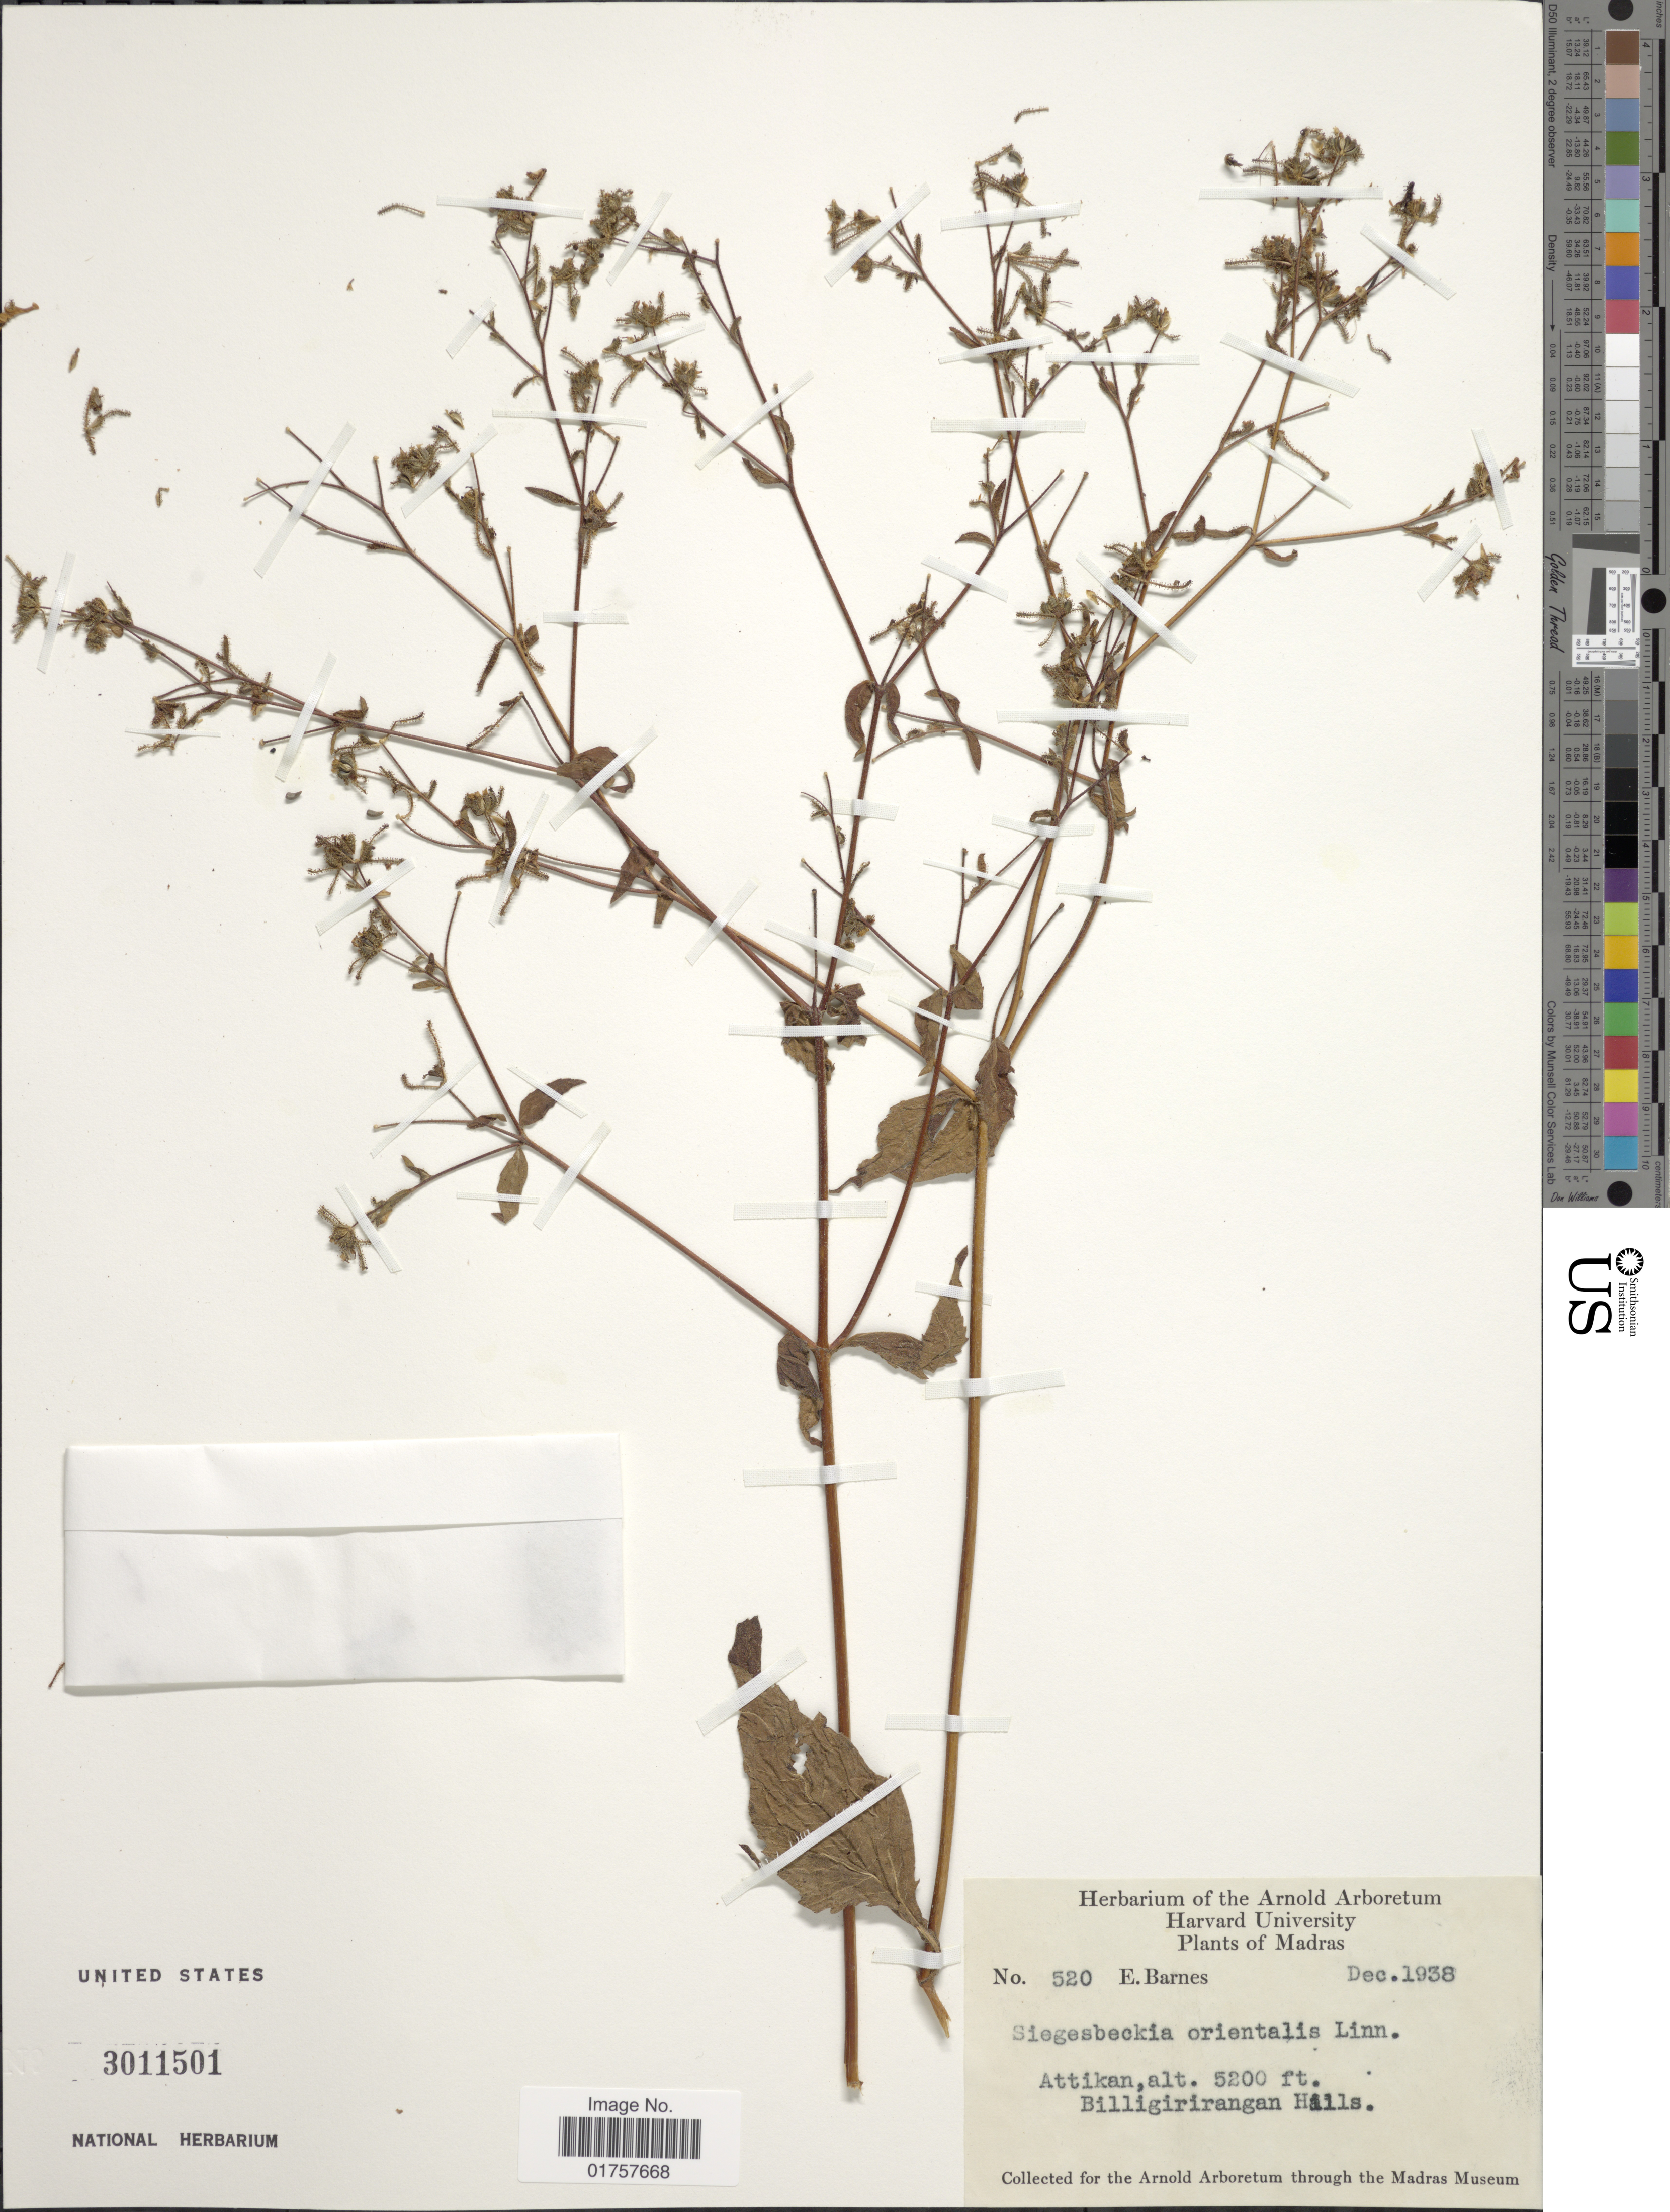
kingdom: Plantae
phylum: Tracheophyta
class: Magnoliopsida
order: Asterales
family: Asteraceae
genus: Sigesbeckia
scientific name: Sigesbeckia orientalis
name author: L.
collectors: E. Barnes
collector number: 520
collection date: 1938-12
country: India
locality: Madras. Attikan. Billigirirangan Hills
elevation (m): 1585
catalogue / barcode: US 3011501